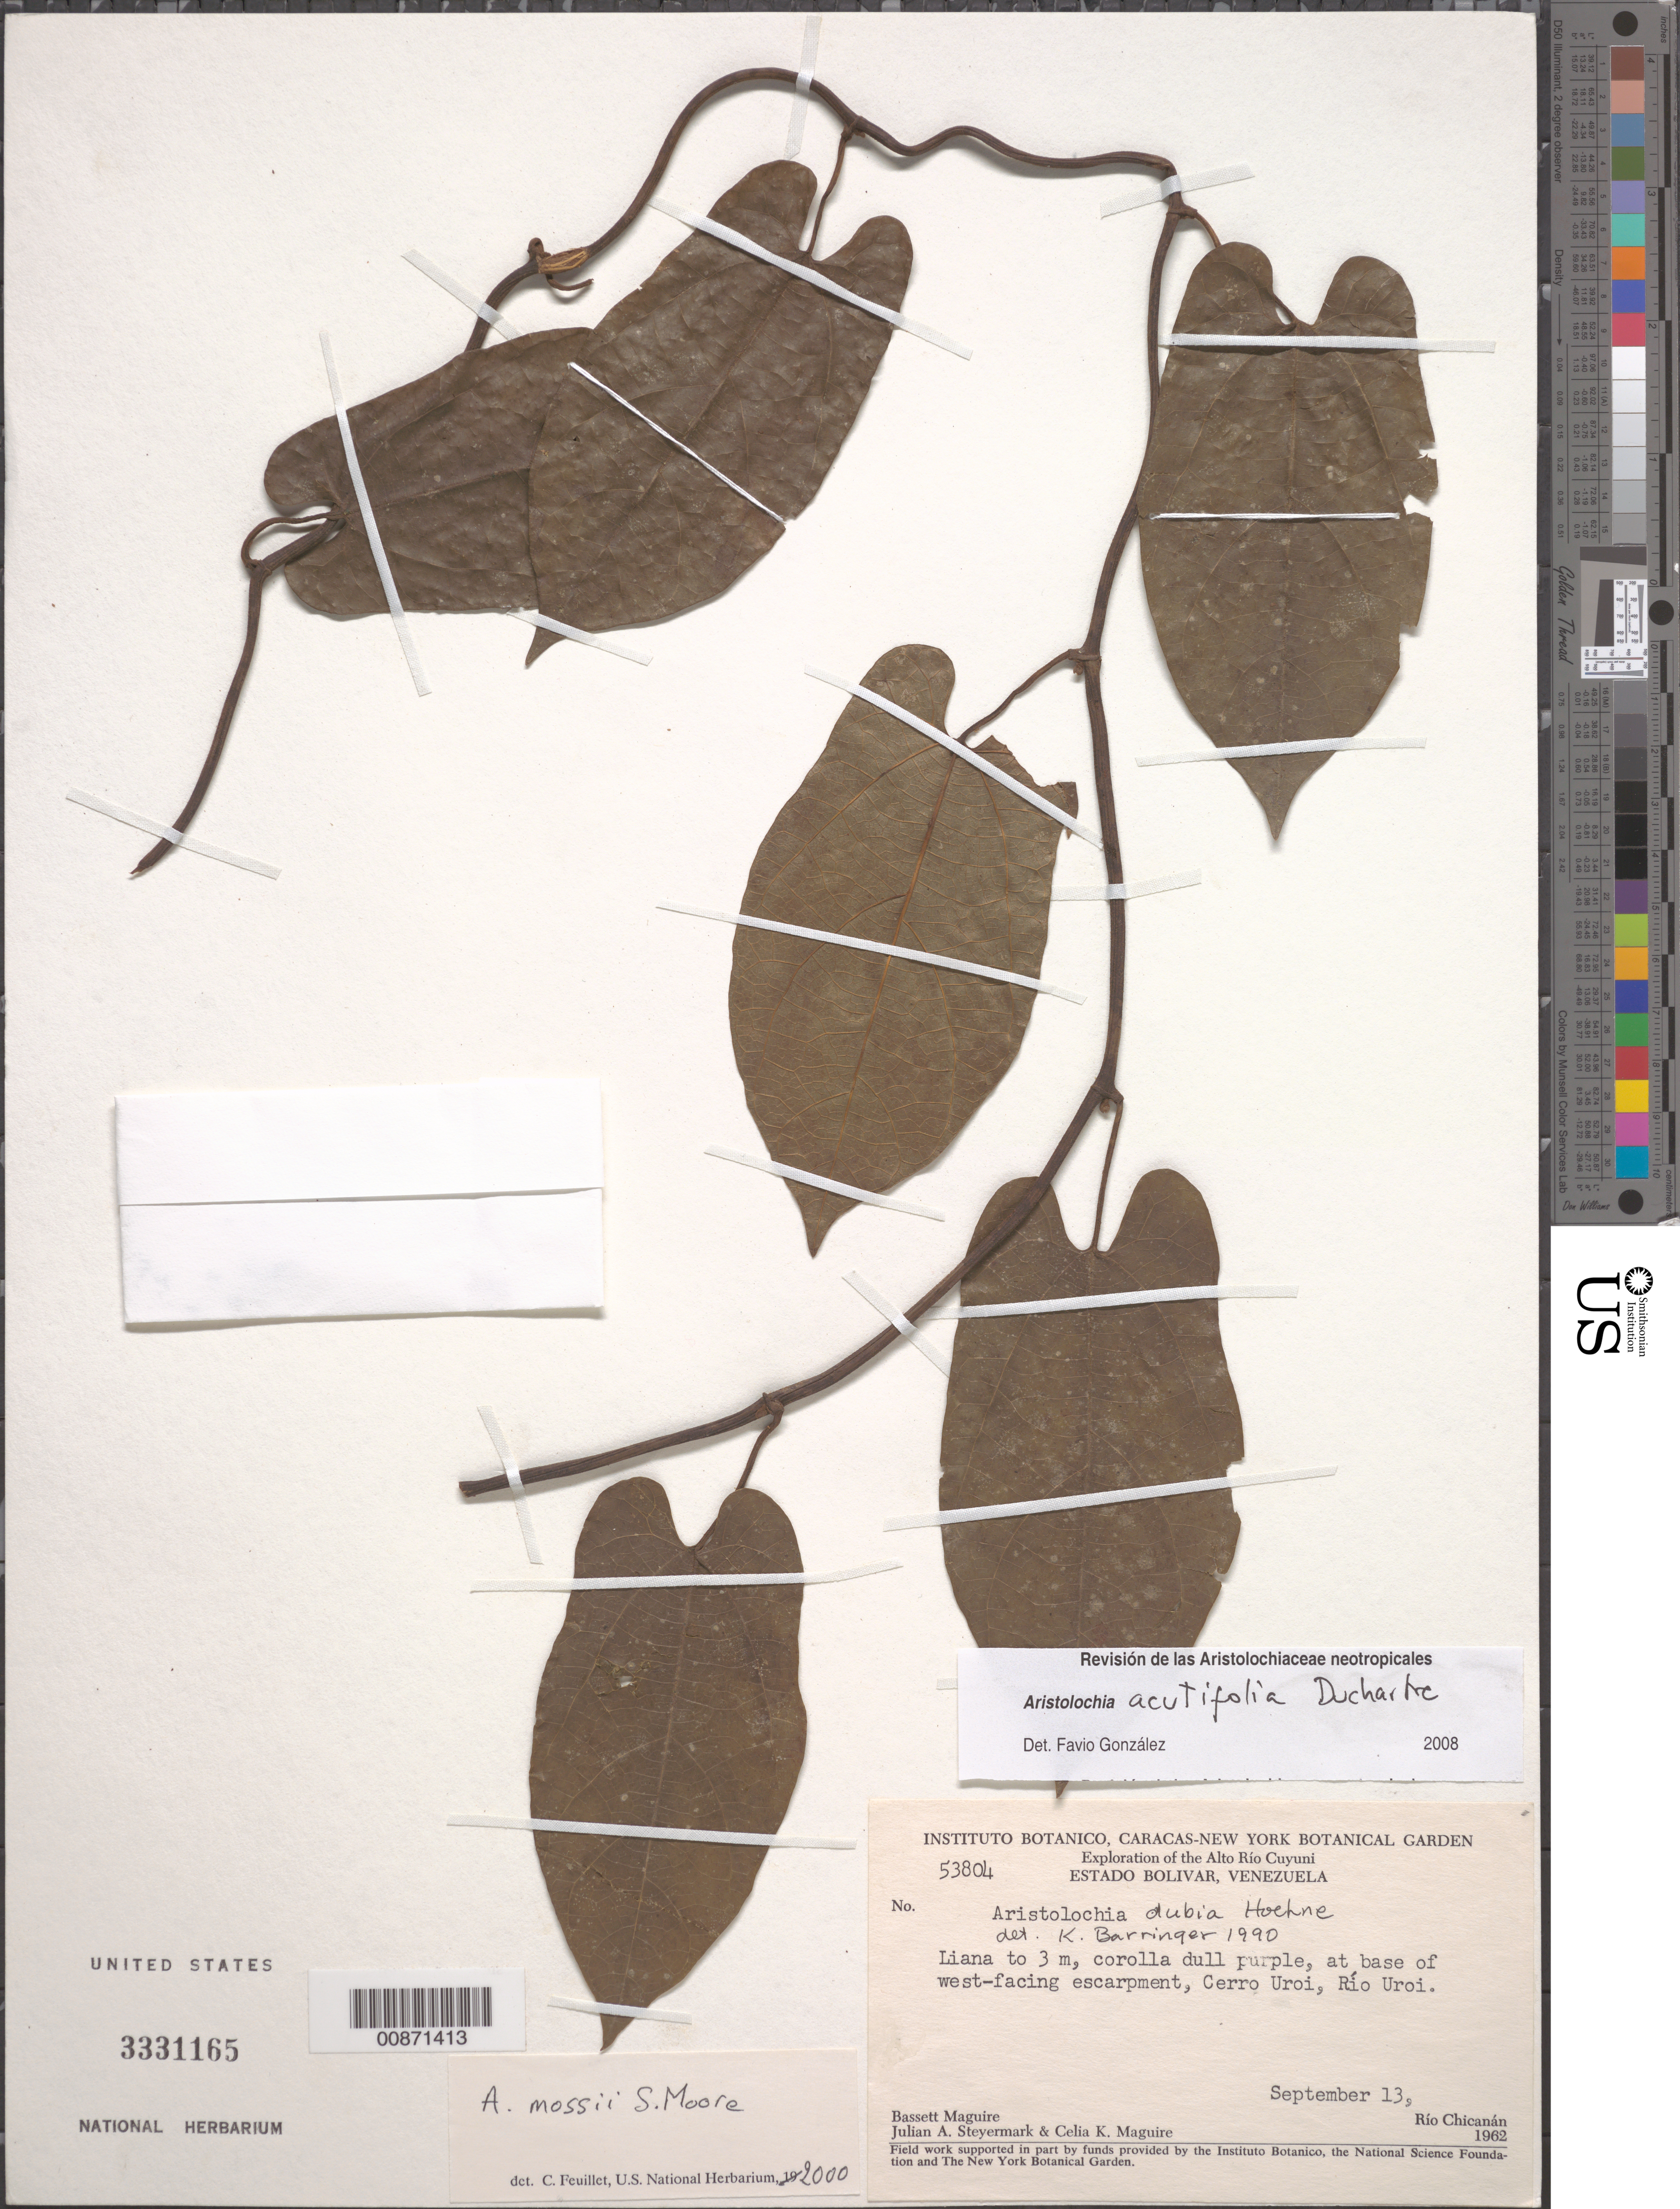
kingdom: Plantae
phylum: Tracheophyta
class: Magnoliopsida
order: Piperales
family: Aristolochiaceae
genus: Aristolochia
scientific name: Aristolochia acutifolia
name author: Duch.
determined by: González, F.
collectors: B. Maguire, J. Steyermark & C. K. Maguire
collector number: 53804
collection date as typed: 13-Sep-62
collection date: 1962-09-13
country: Venezuela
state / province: Bolívar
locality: Alto Río Cuyuni, Cerro Uroi, Río Uroi, between talus slope and Base Camp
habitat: Base of west-facing escarpment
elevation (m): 700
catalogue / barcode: US 3331165